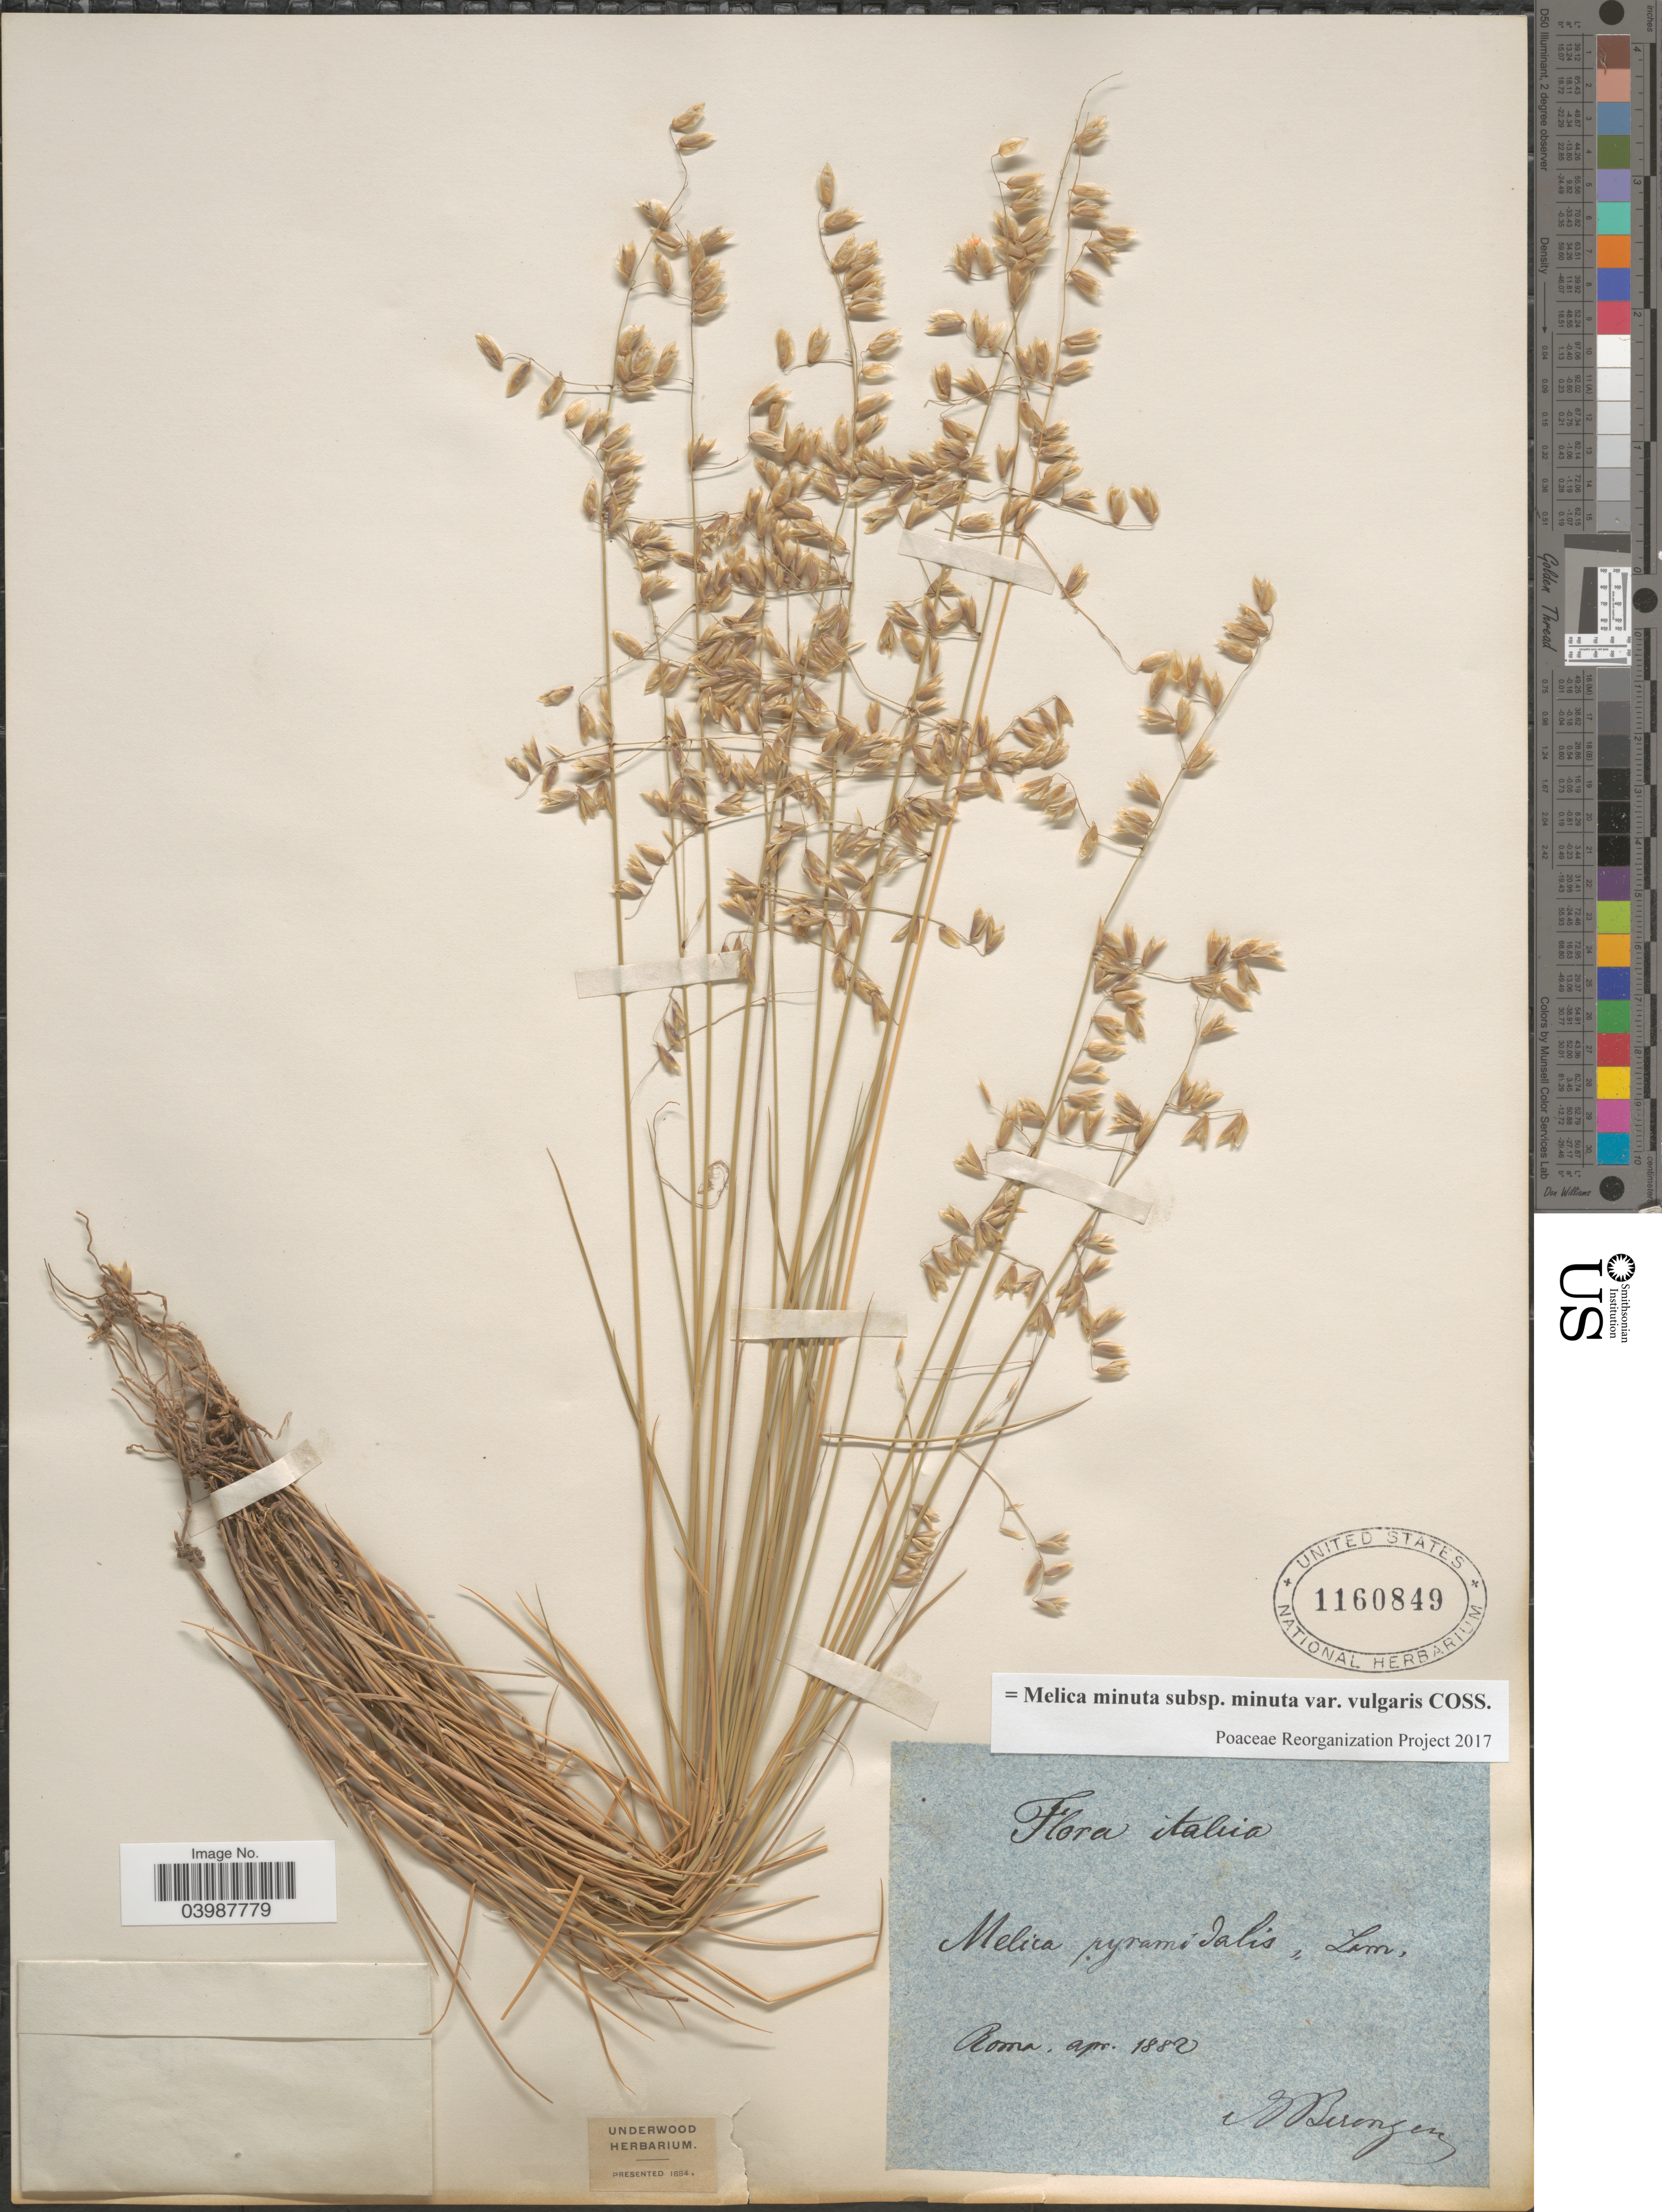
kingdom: Plantae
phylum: Tracheophyta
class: Liliopsida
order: Poales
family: Poaceae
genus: Melica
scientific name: Melica minuta subsp. minuta var. vulgaris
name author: Coss.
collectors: G. Berenger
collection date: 1882-04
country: Italy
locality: Italia. Roma.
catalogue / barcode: US 1160849